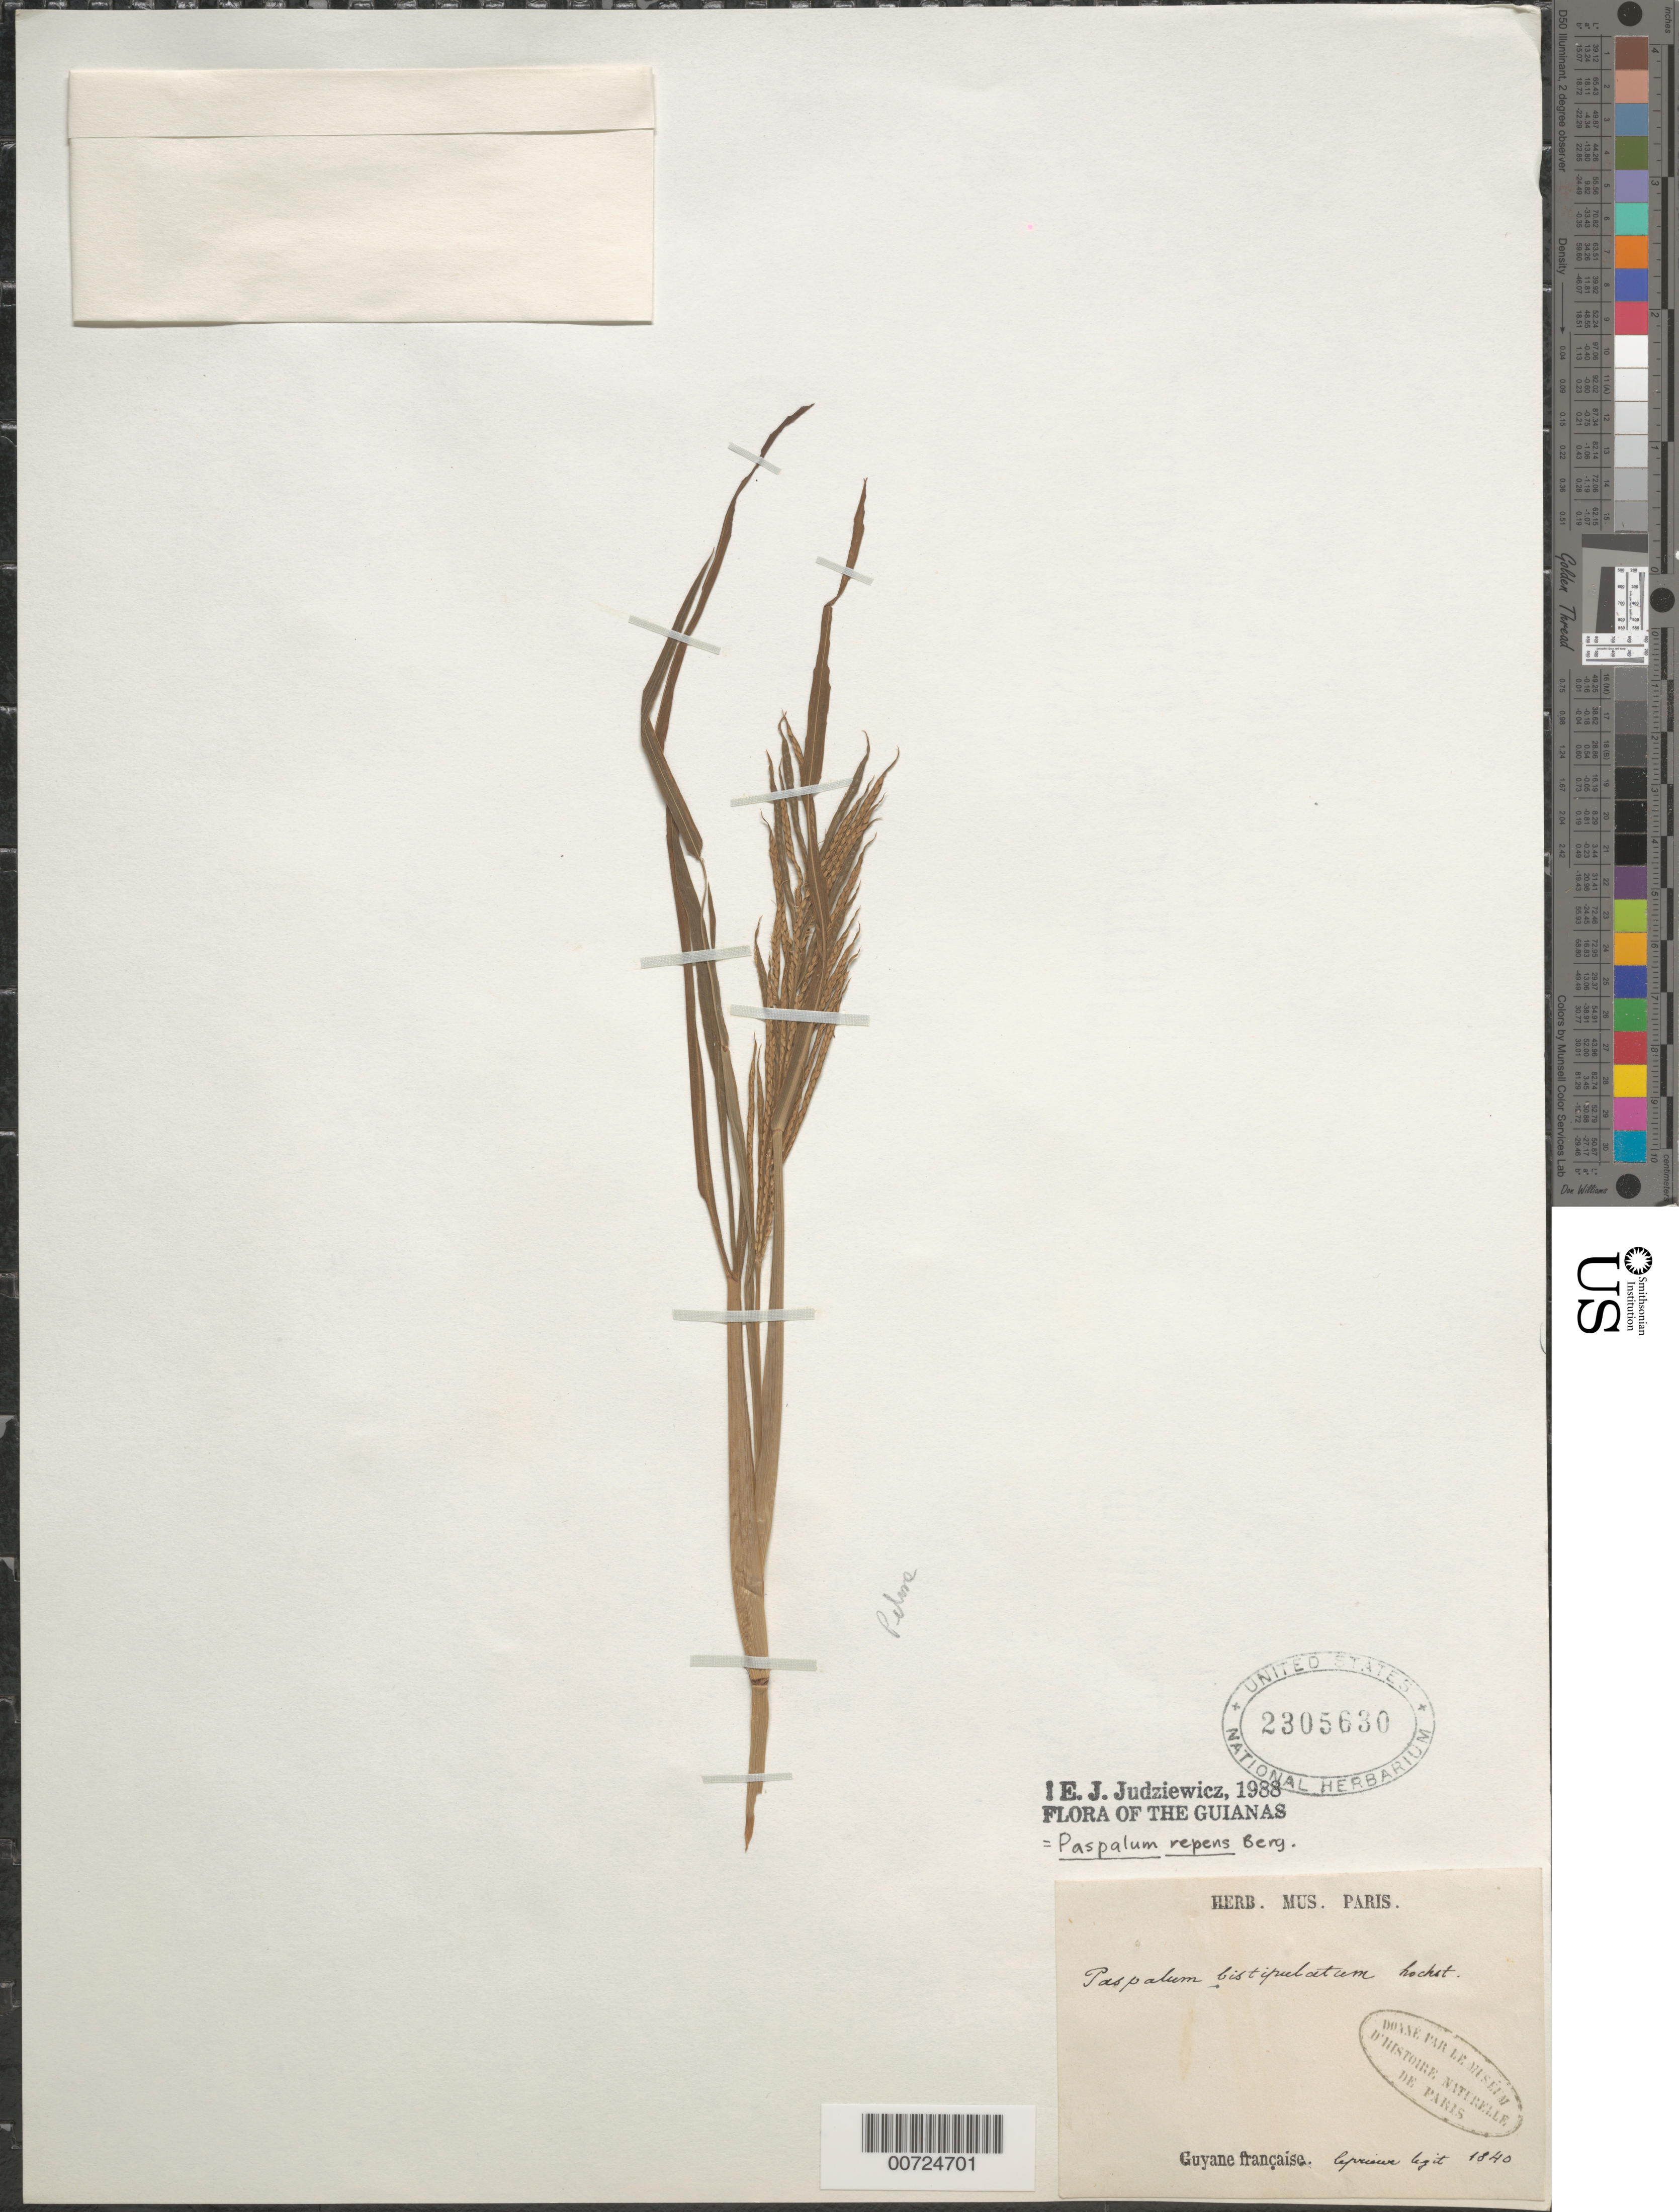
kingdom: Plantae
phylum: Tracheophyta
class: Liliopsida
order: Poales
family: Poaceae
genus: Paspalum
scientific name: Paspalum repens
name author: P.J. Bergius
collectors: F. M. R. Leprieur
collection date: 1840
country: French Guiana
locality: The Guianas. Guyane française.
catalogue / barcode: US 2305630